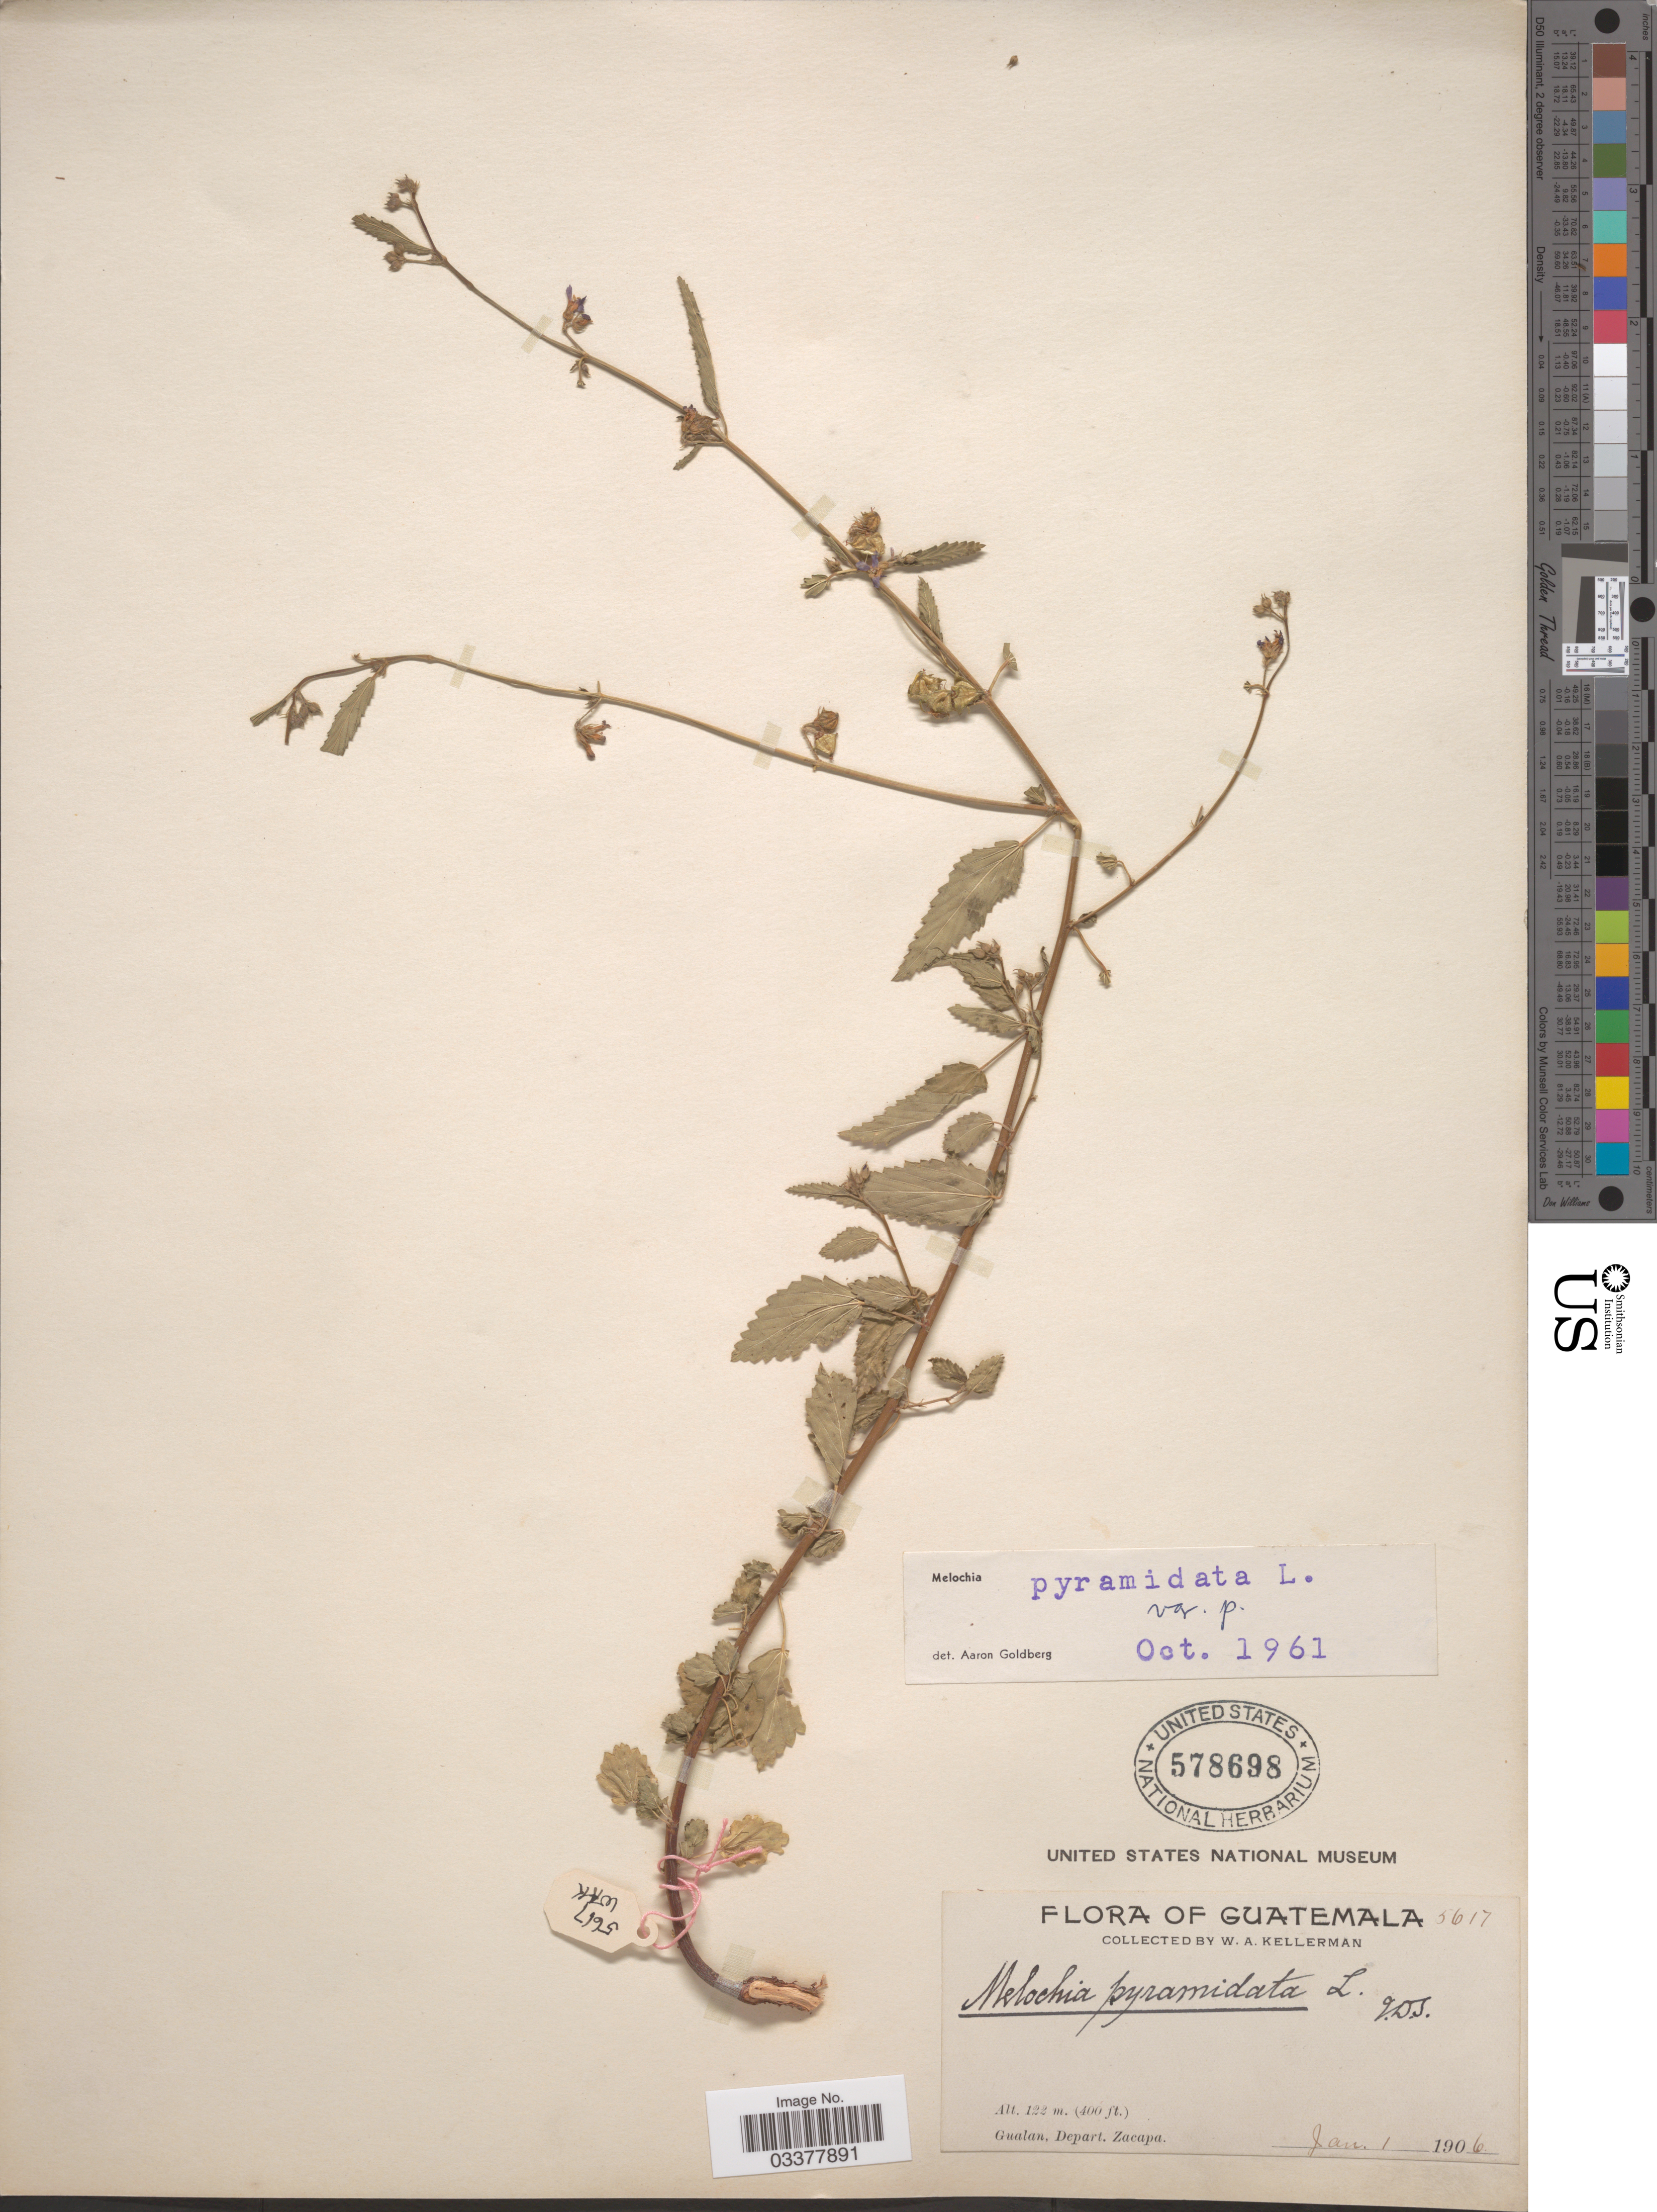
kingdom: Plantae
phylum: Tracheophyta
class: Magnoliopsida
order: Malvales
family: Malvaceae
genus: Melochia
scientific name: Melochia pyramidata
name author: L.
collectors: W. Kellerman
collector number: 5617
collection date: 1906-01-01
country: Guatemala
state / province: Zacapa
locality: Gualan, Depart. Zacapa.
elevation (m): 122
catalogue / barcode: US 578698